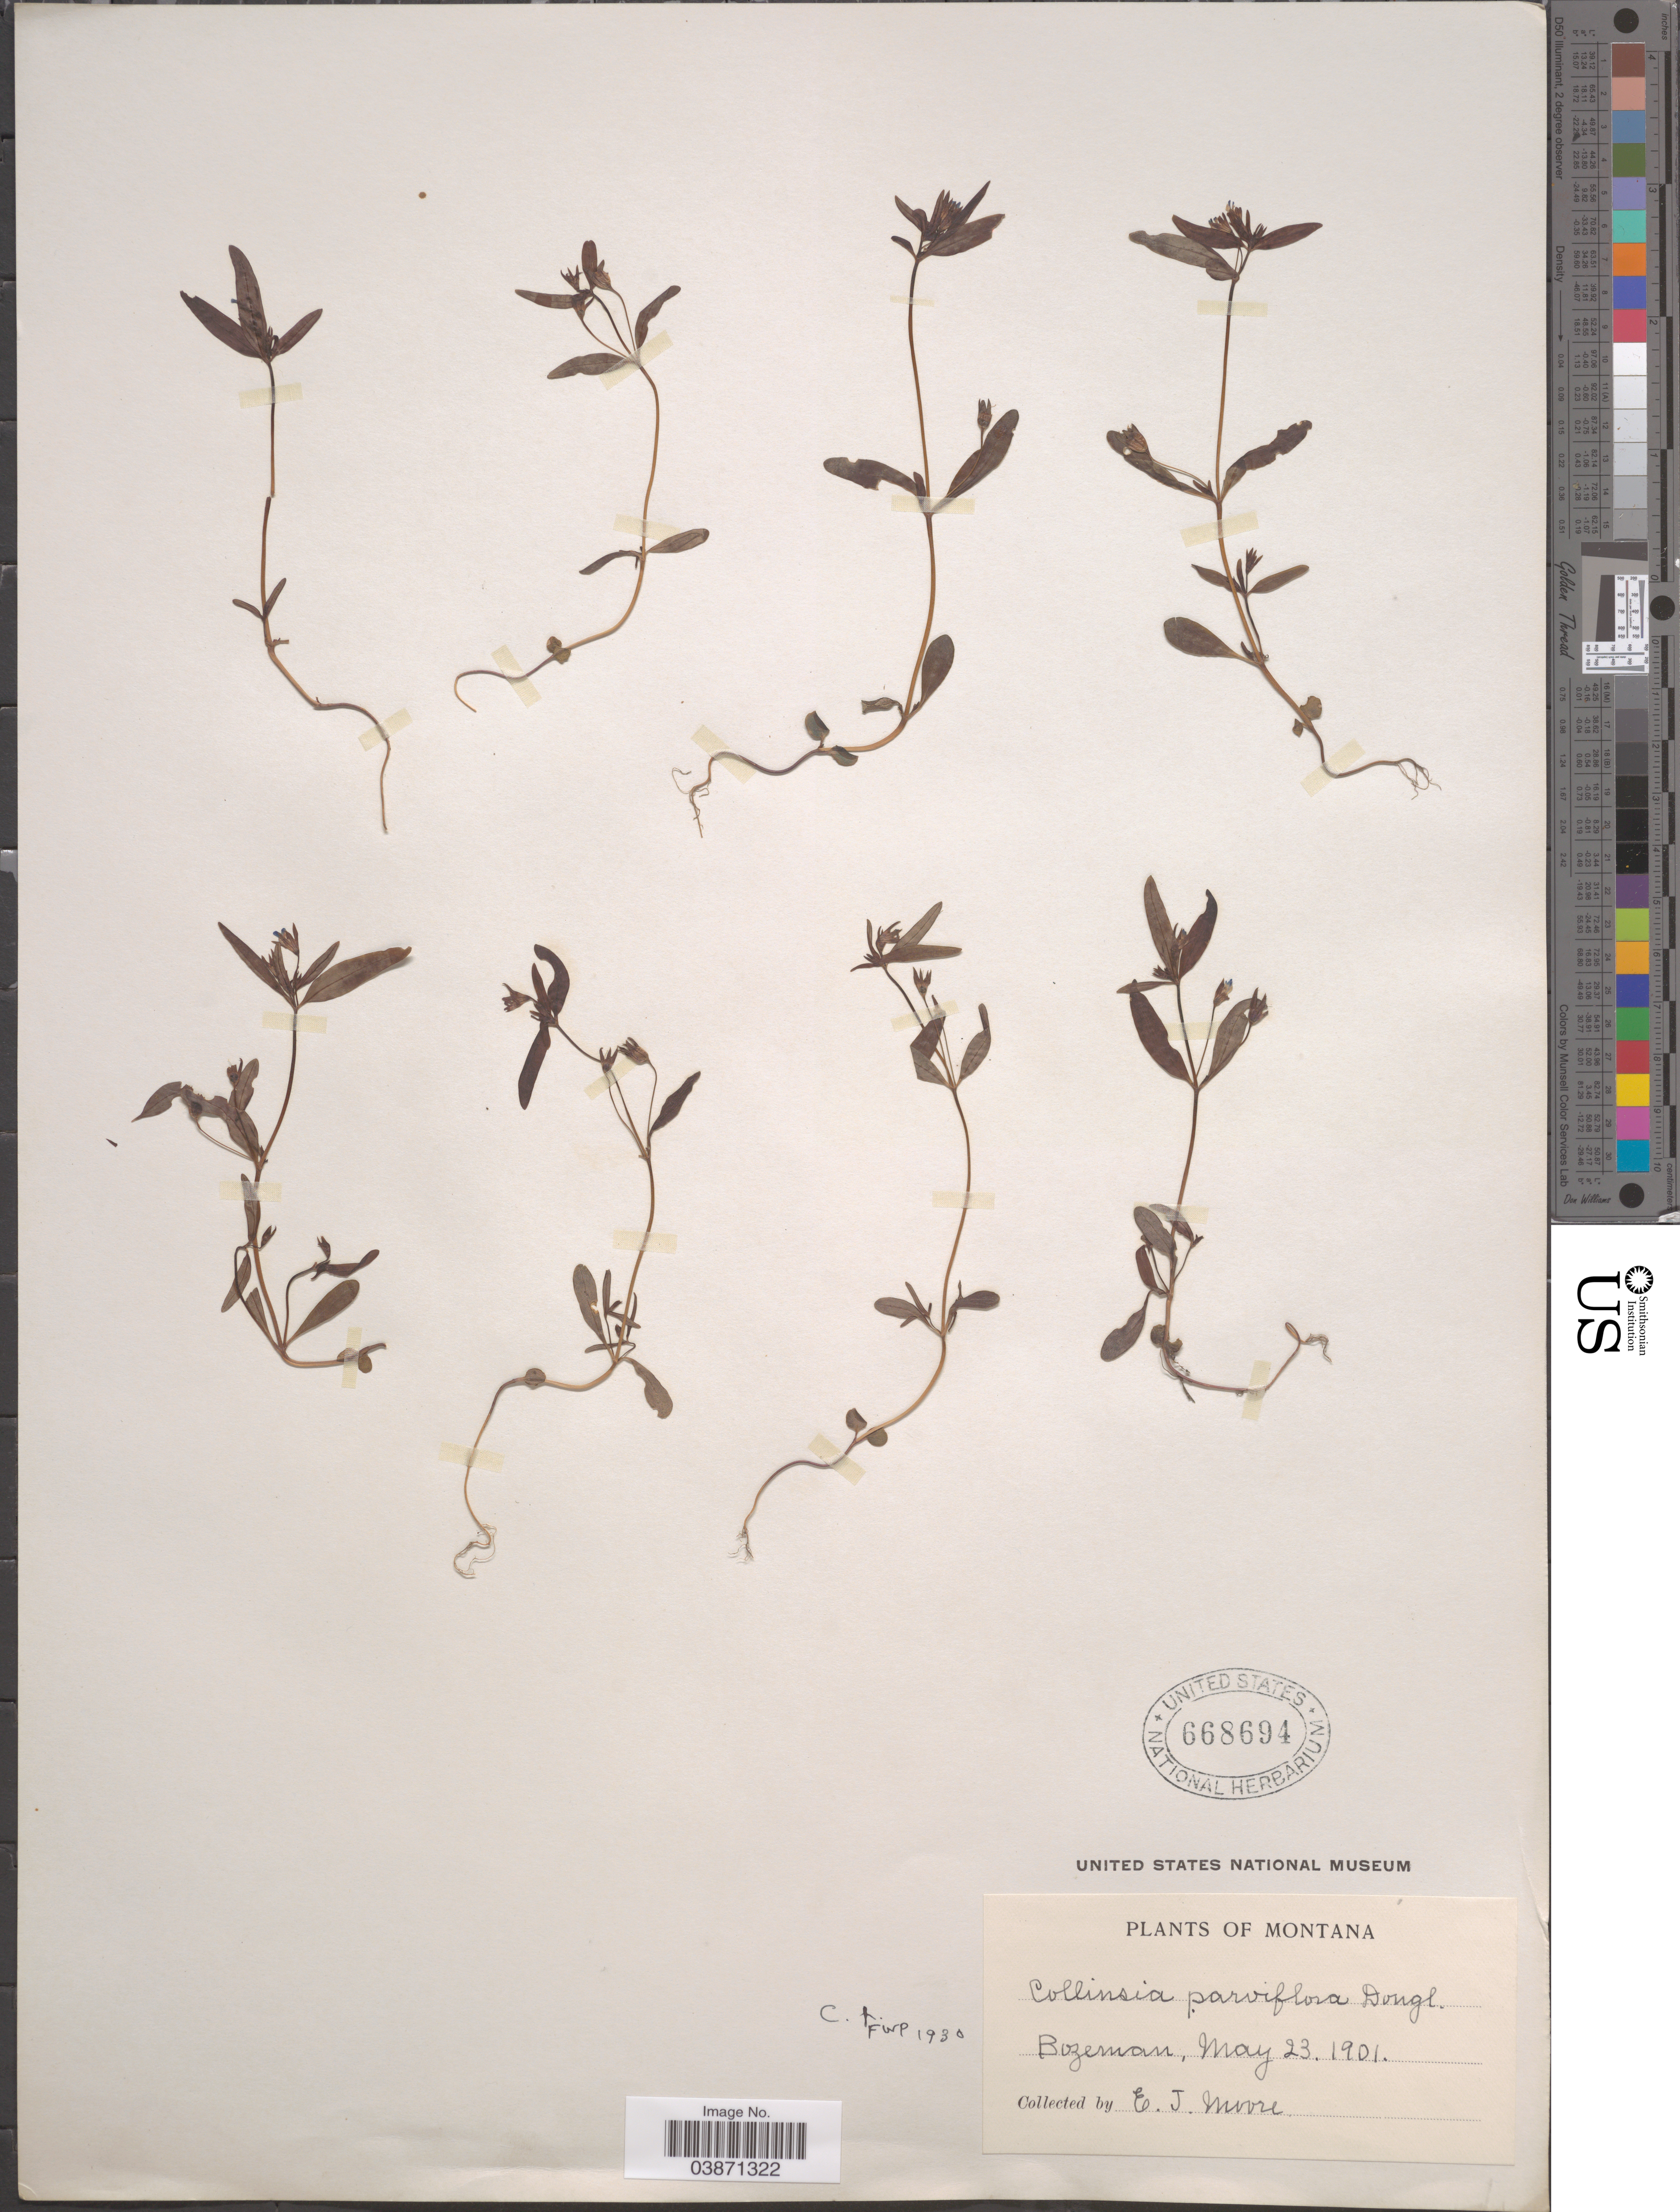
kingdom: Plantae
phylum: Tracheophyta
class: Magnoliopsida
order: Lamiales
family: Plantaginaceae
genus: Collinsia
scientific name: Collinsia parviflora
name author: Douglas ex Lindl.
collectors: E. Moore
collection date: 1901-05-23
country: United States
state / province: Montana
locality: Bozeman.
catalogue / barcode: US 668694